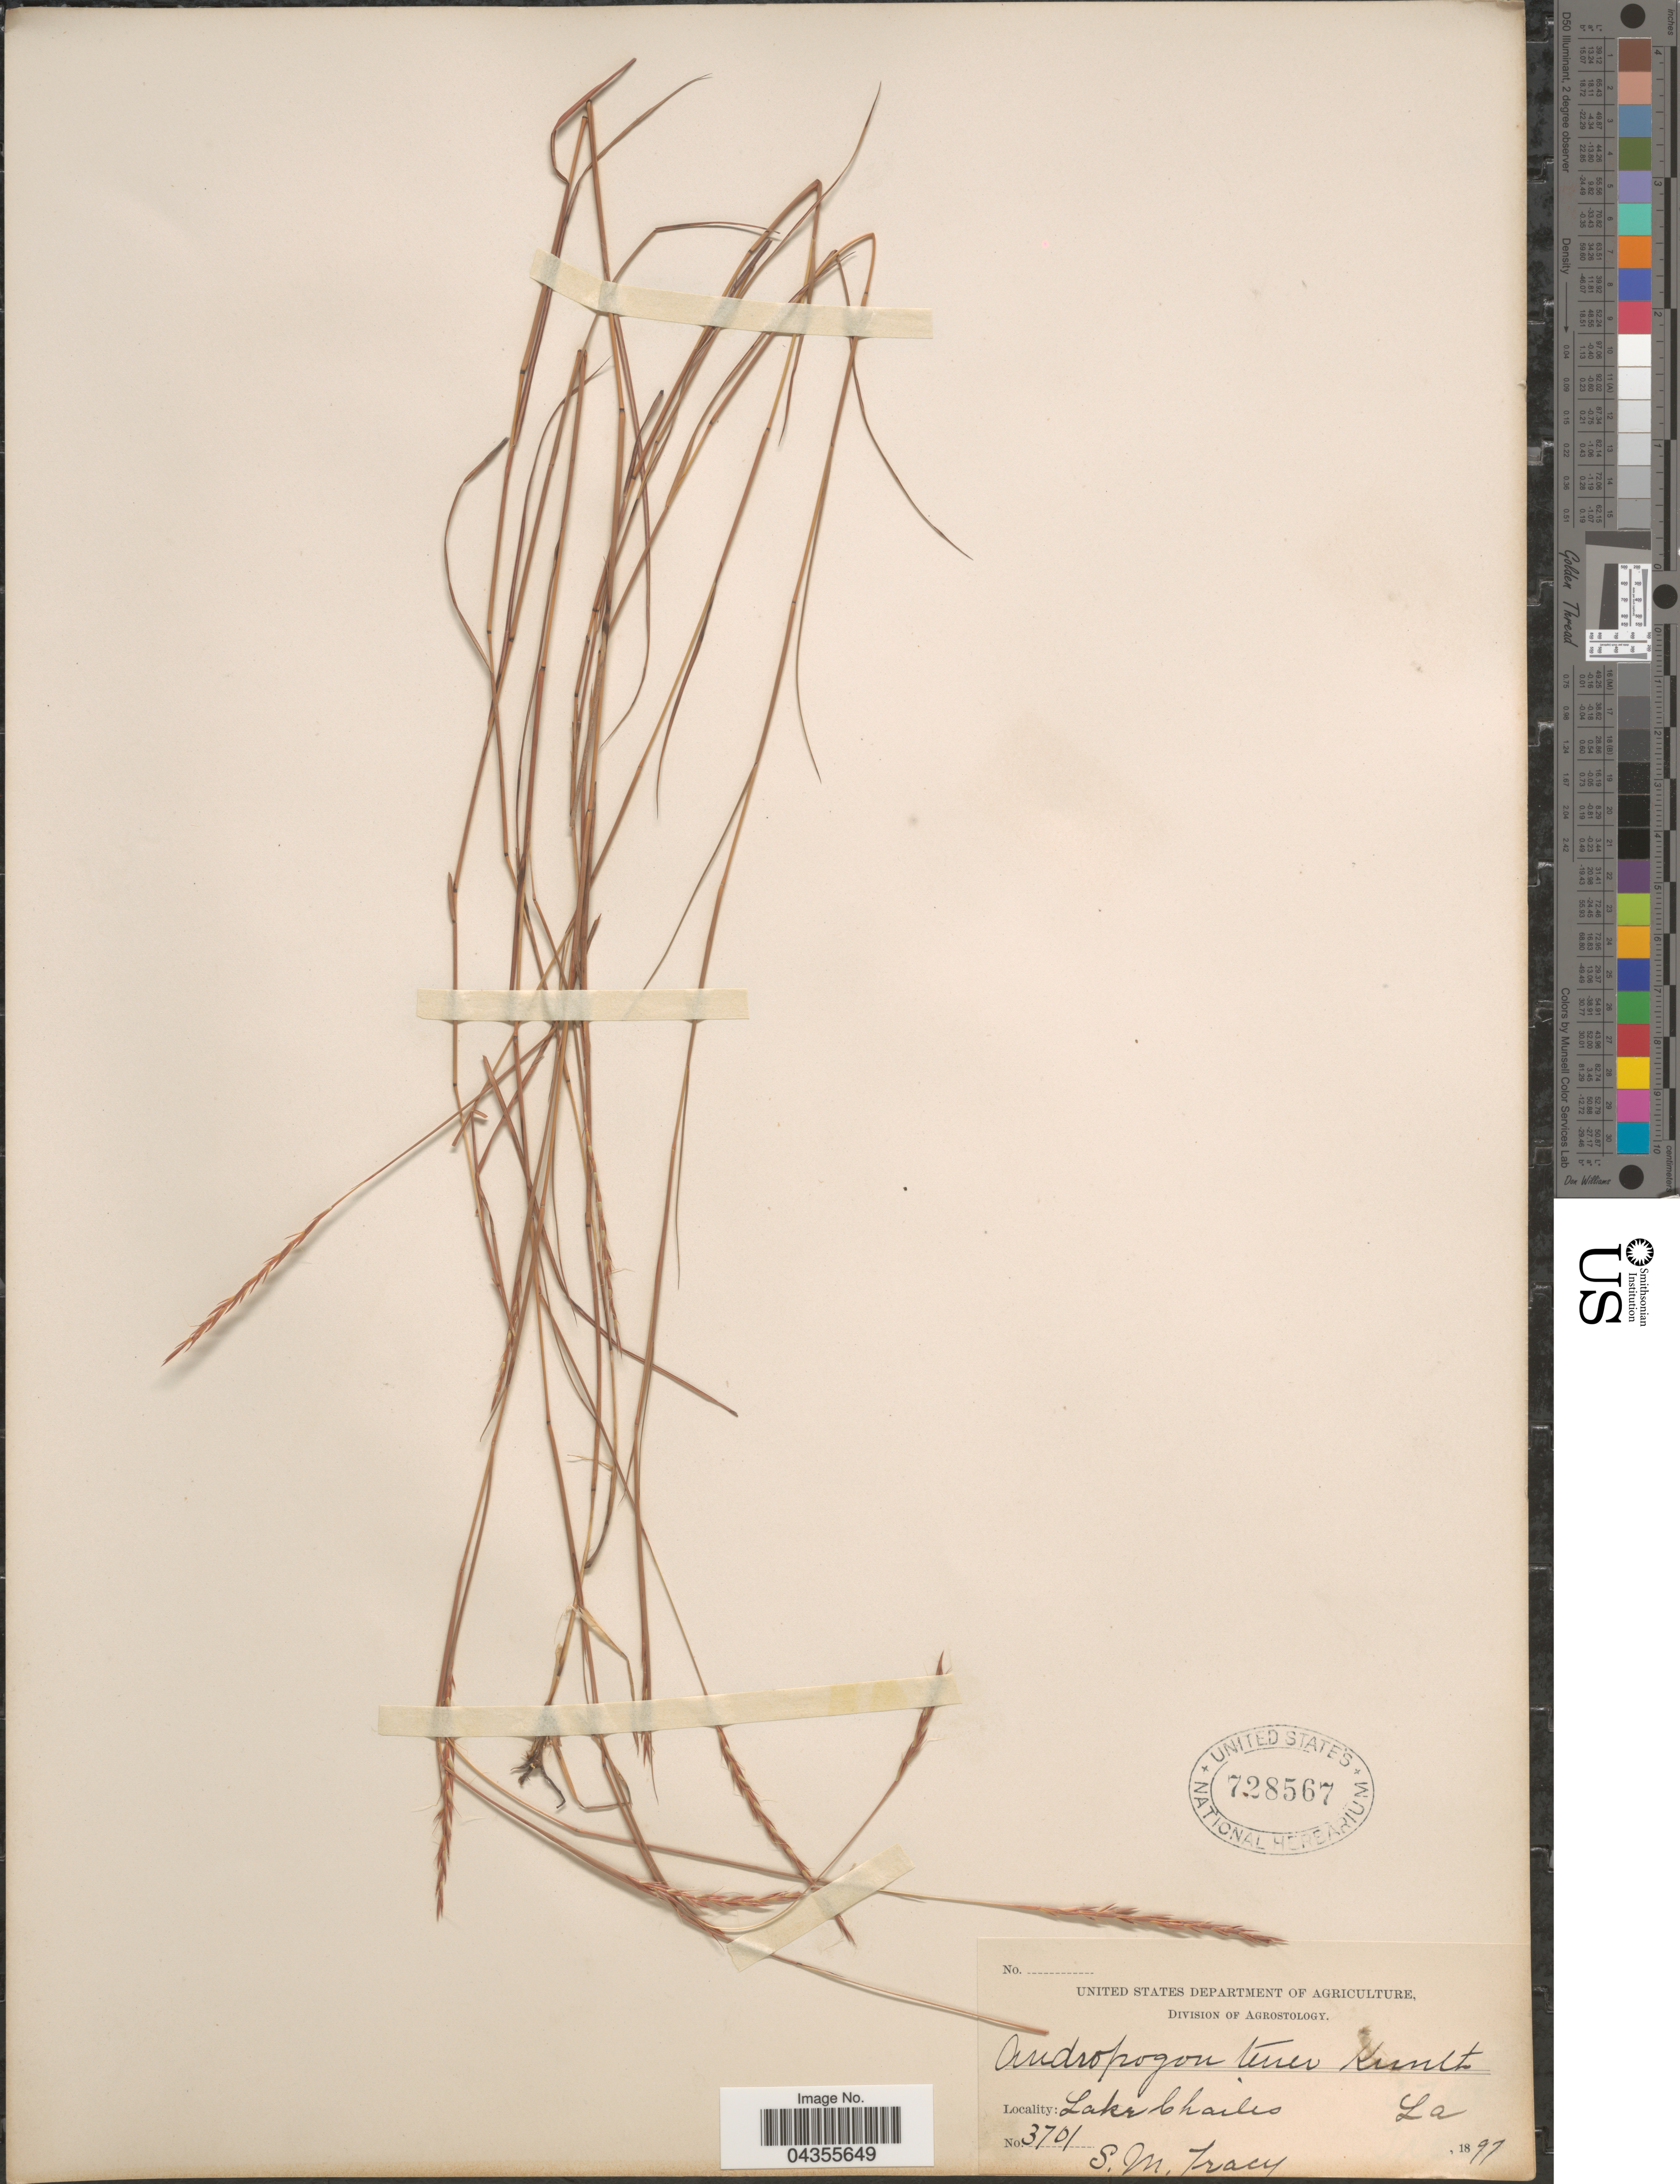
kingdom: Plantae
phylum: Tracheophyta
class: Liliopsida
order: Poales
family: Poaceae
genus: Schizachyrium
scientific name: Schizachyrium tenerum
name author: Nees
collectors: S. M. Tracy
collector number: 3701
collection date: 1897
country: United States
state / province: Louisiana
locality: Lake Charles.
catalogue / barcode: US 728567